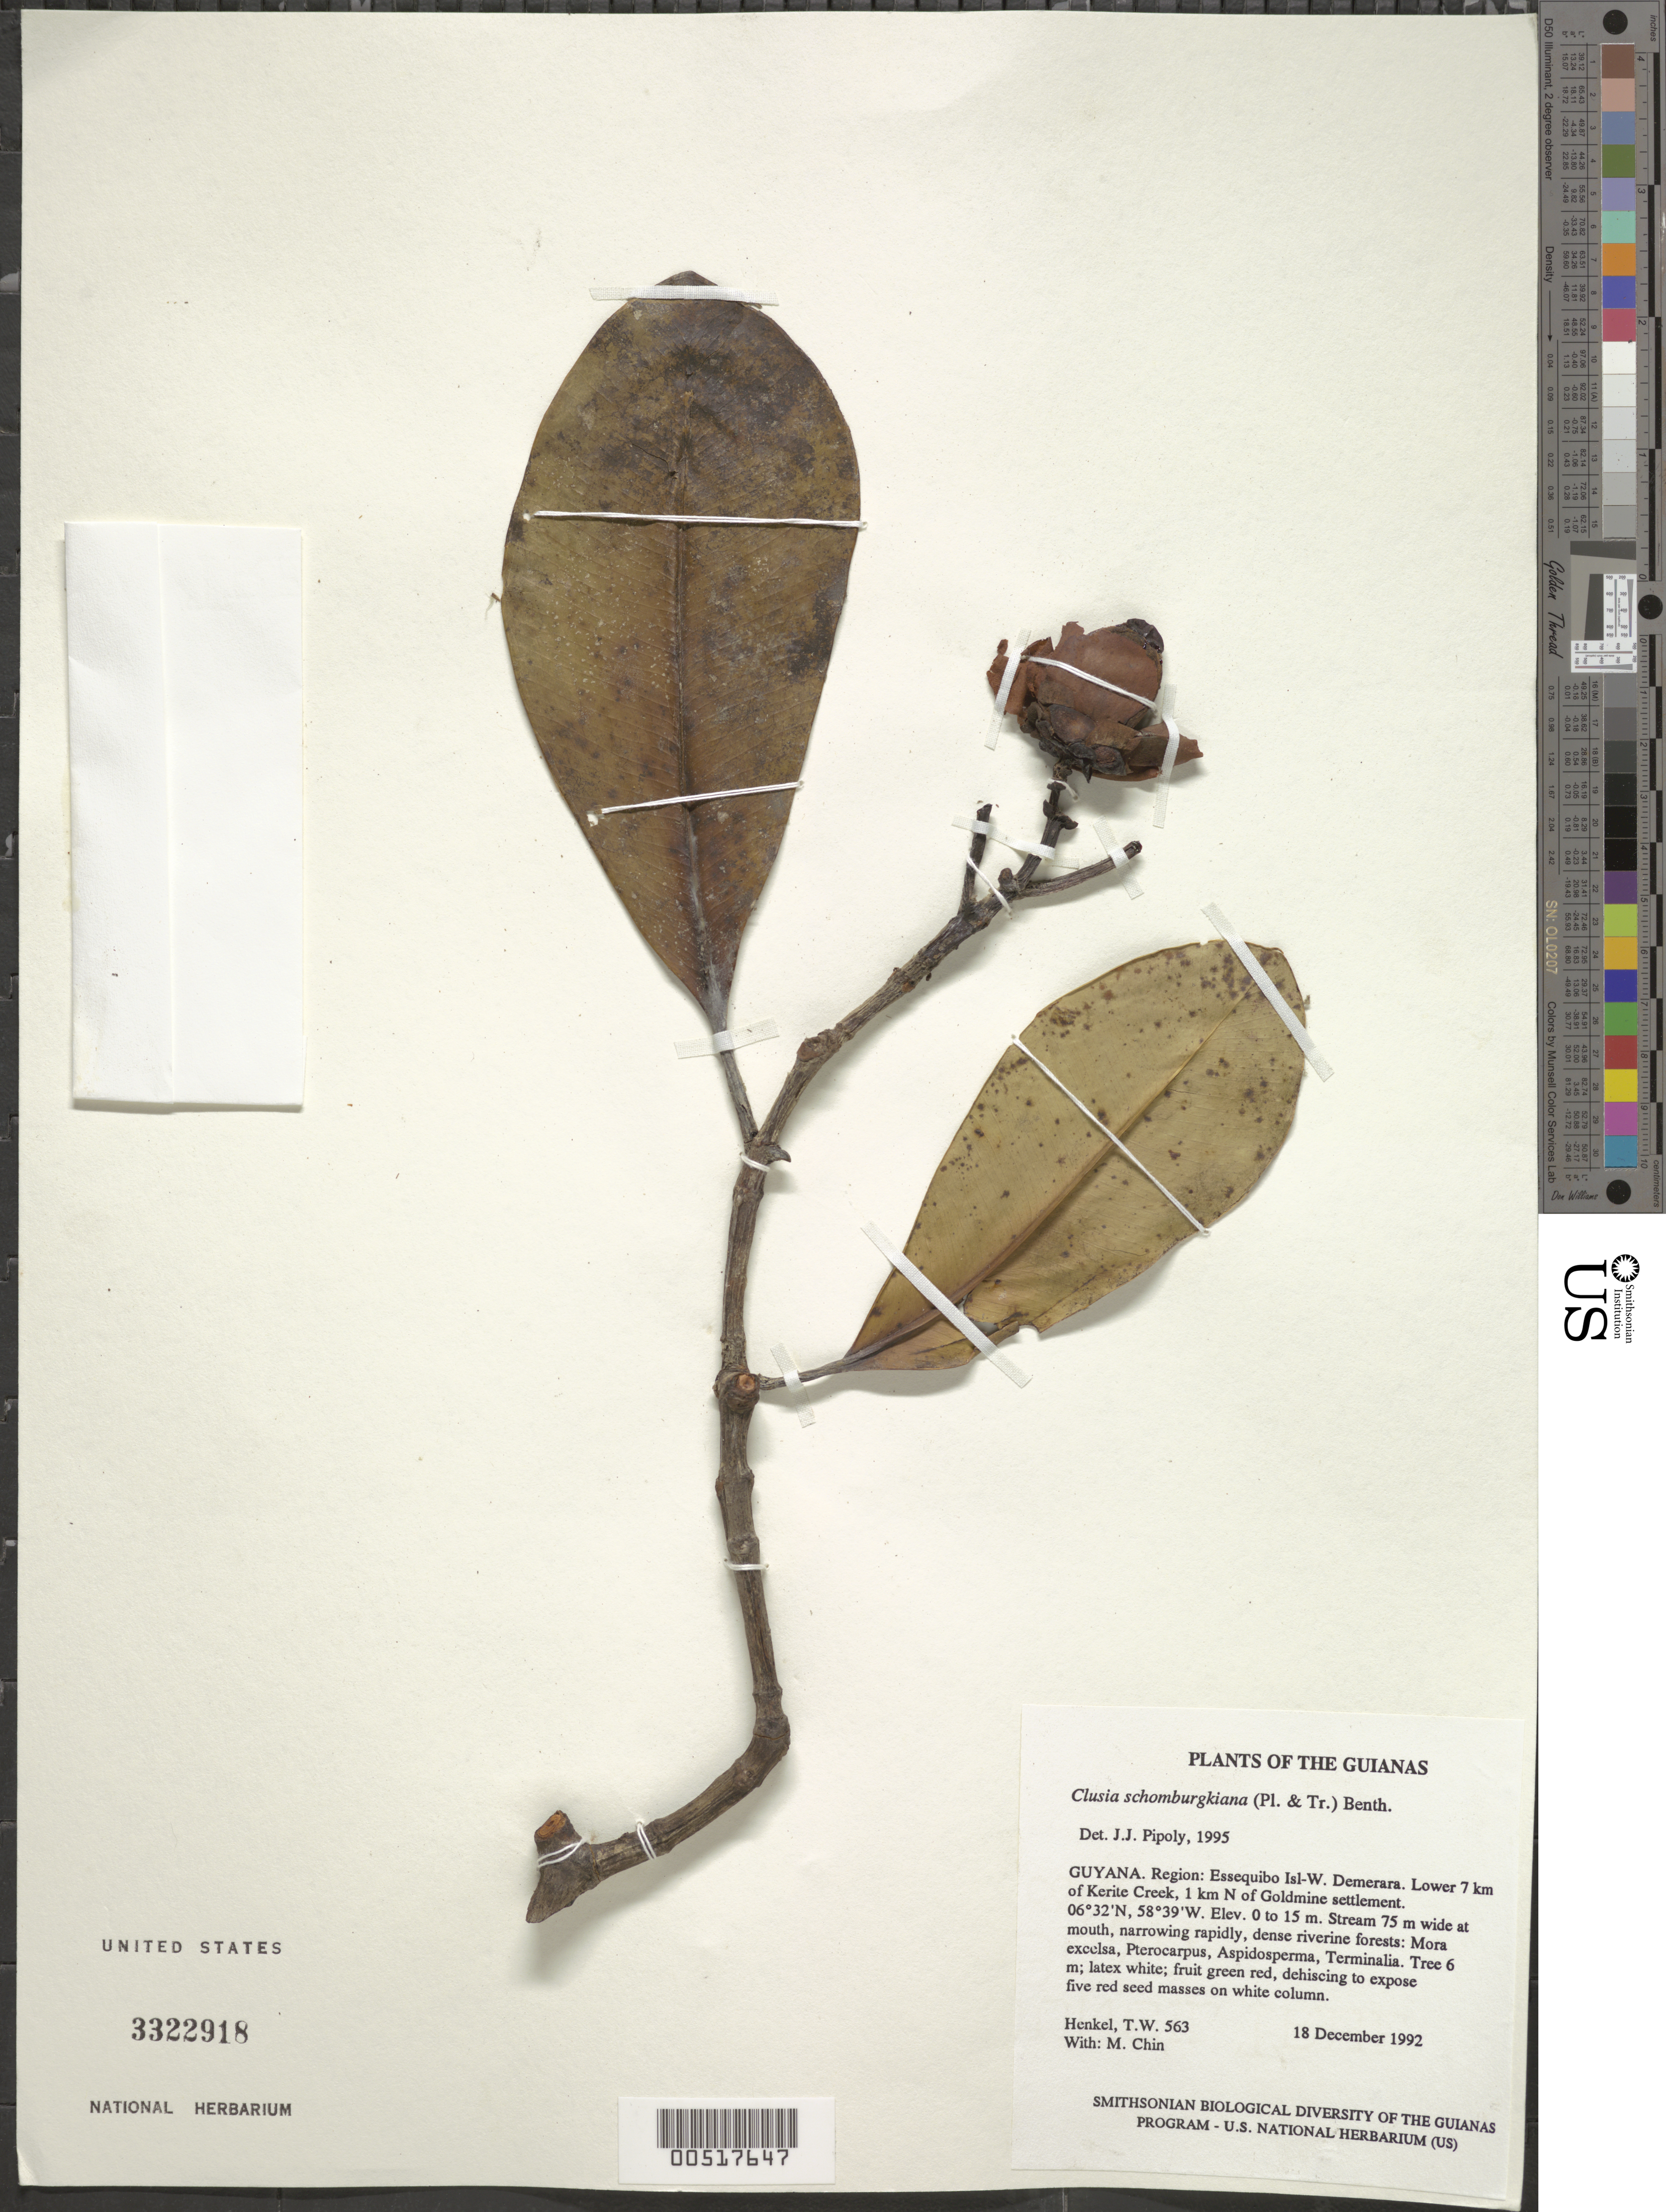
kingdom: Plantae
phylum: Tracheophyta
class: Magnoliopsida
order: Malpighiales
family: Clusiaceae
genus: Clusia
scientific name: Clusia schomburgkiana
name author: (Planch. & Triana) Benth. ex Engl.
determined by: Pipoly, J. J., III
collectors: T. Henkel & M. Chin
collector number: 563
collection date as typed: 18 December 1992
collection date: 1992-12-18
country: Guyana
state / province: Essequibo Isl-W. Demerara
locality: Lower 7 km of Kerite Creek, 1 km N of Goldmine settlement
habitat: Stream 75 m wide at mouth, narrowing rapidly, dense riverine forests: Mora excelsa, Pterocarpus, Aspidosperma, Terminalia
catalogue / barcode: US 3322918